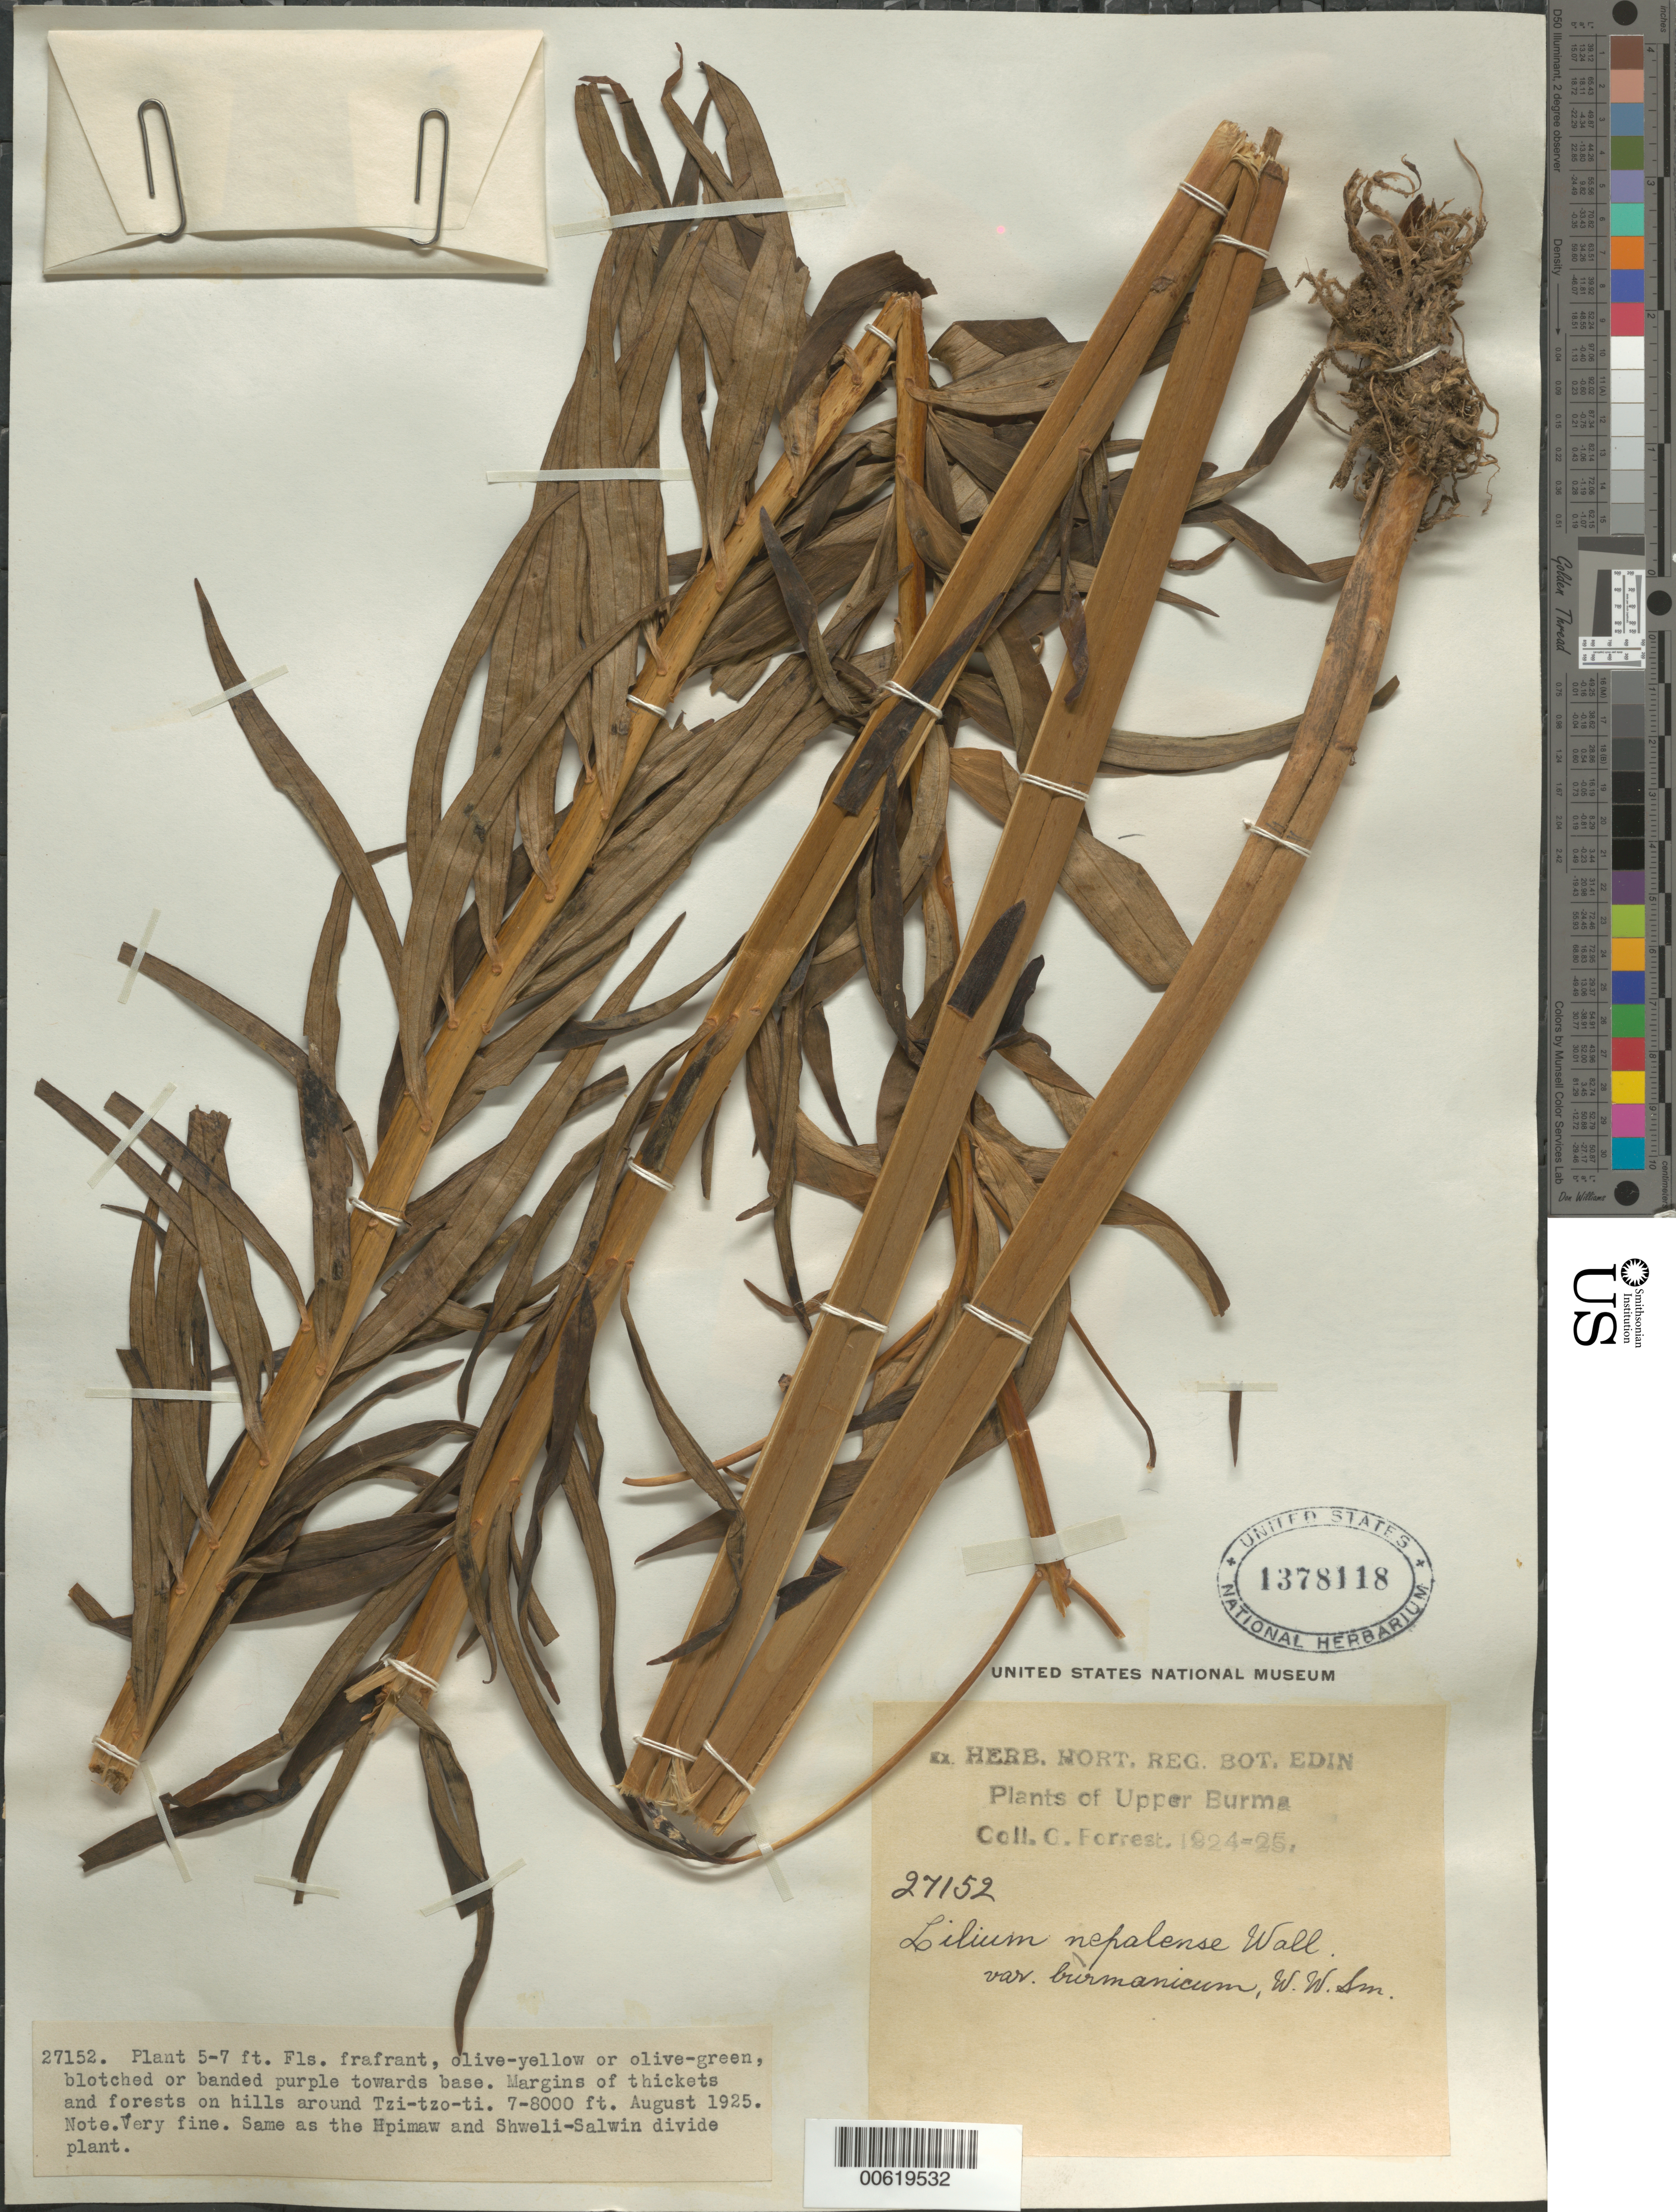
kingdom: Plantae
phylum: Tracheophyta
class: Liliopsida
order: Liliales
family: Liliaceae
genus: Lilium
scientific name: Lilium nepalense var. burmanicum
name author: W.W. Sm.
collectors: G. Forrest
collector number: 27152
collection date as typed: Aug 1925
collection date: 1925-08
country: Myanmar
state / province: Kachin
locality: Very fine. Same as the Hpimaw and Shweli-Salwin divide plant.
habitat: Margins of thickets and forests on hills around Tzi-tzo-ti.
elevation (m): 2134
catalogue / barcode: US 1378118